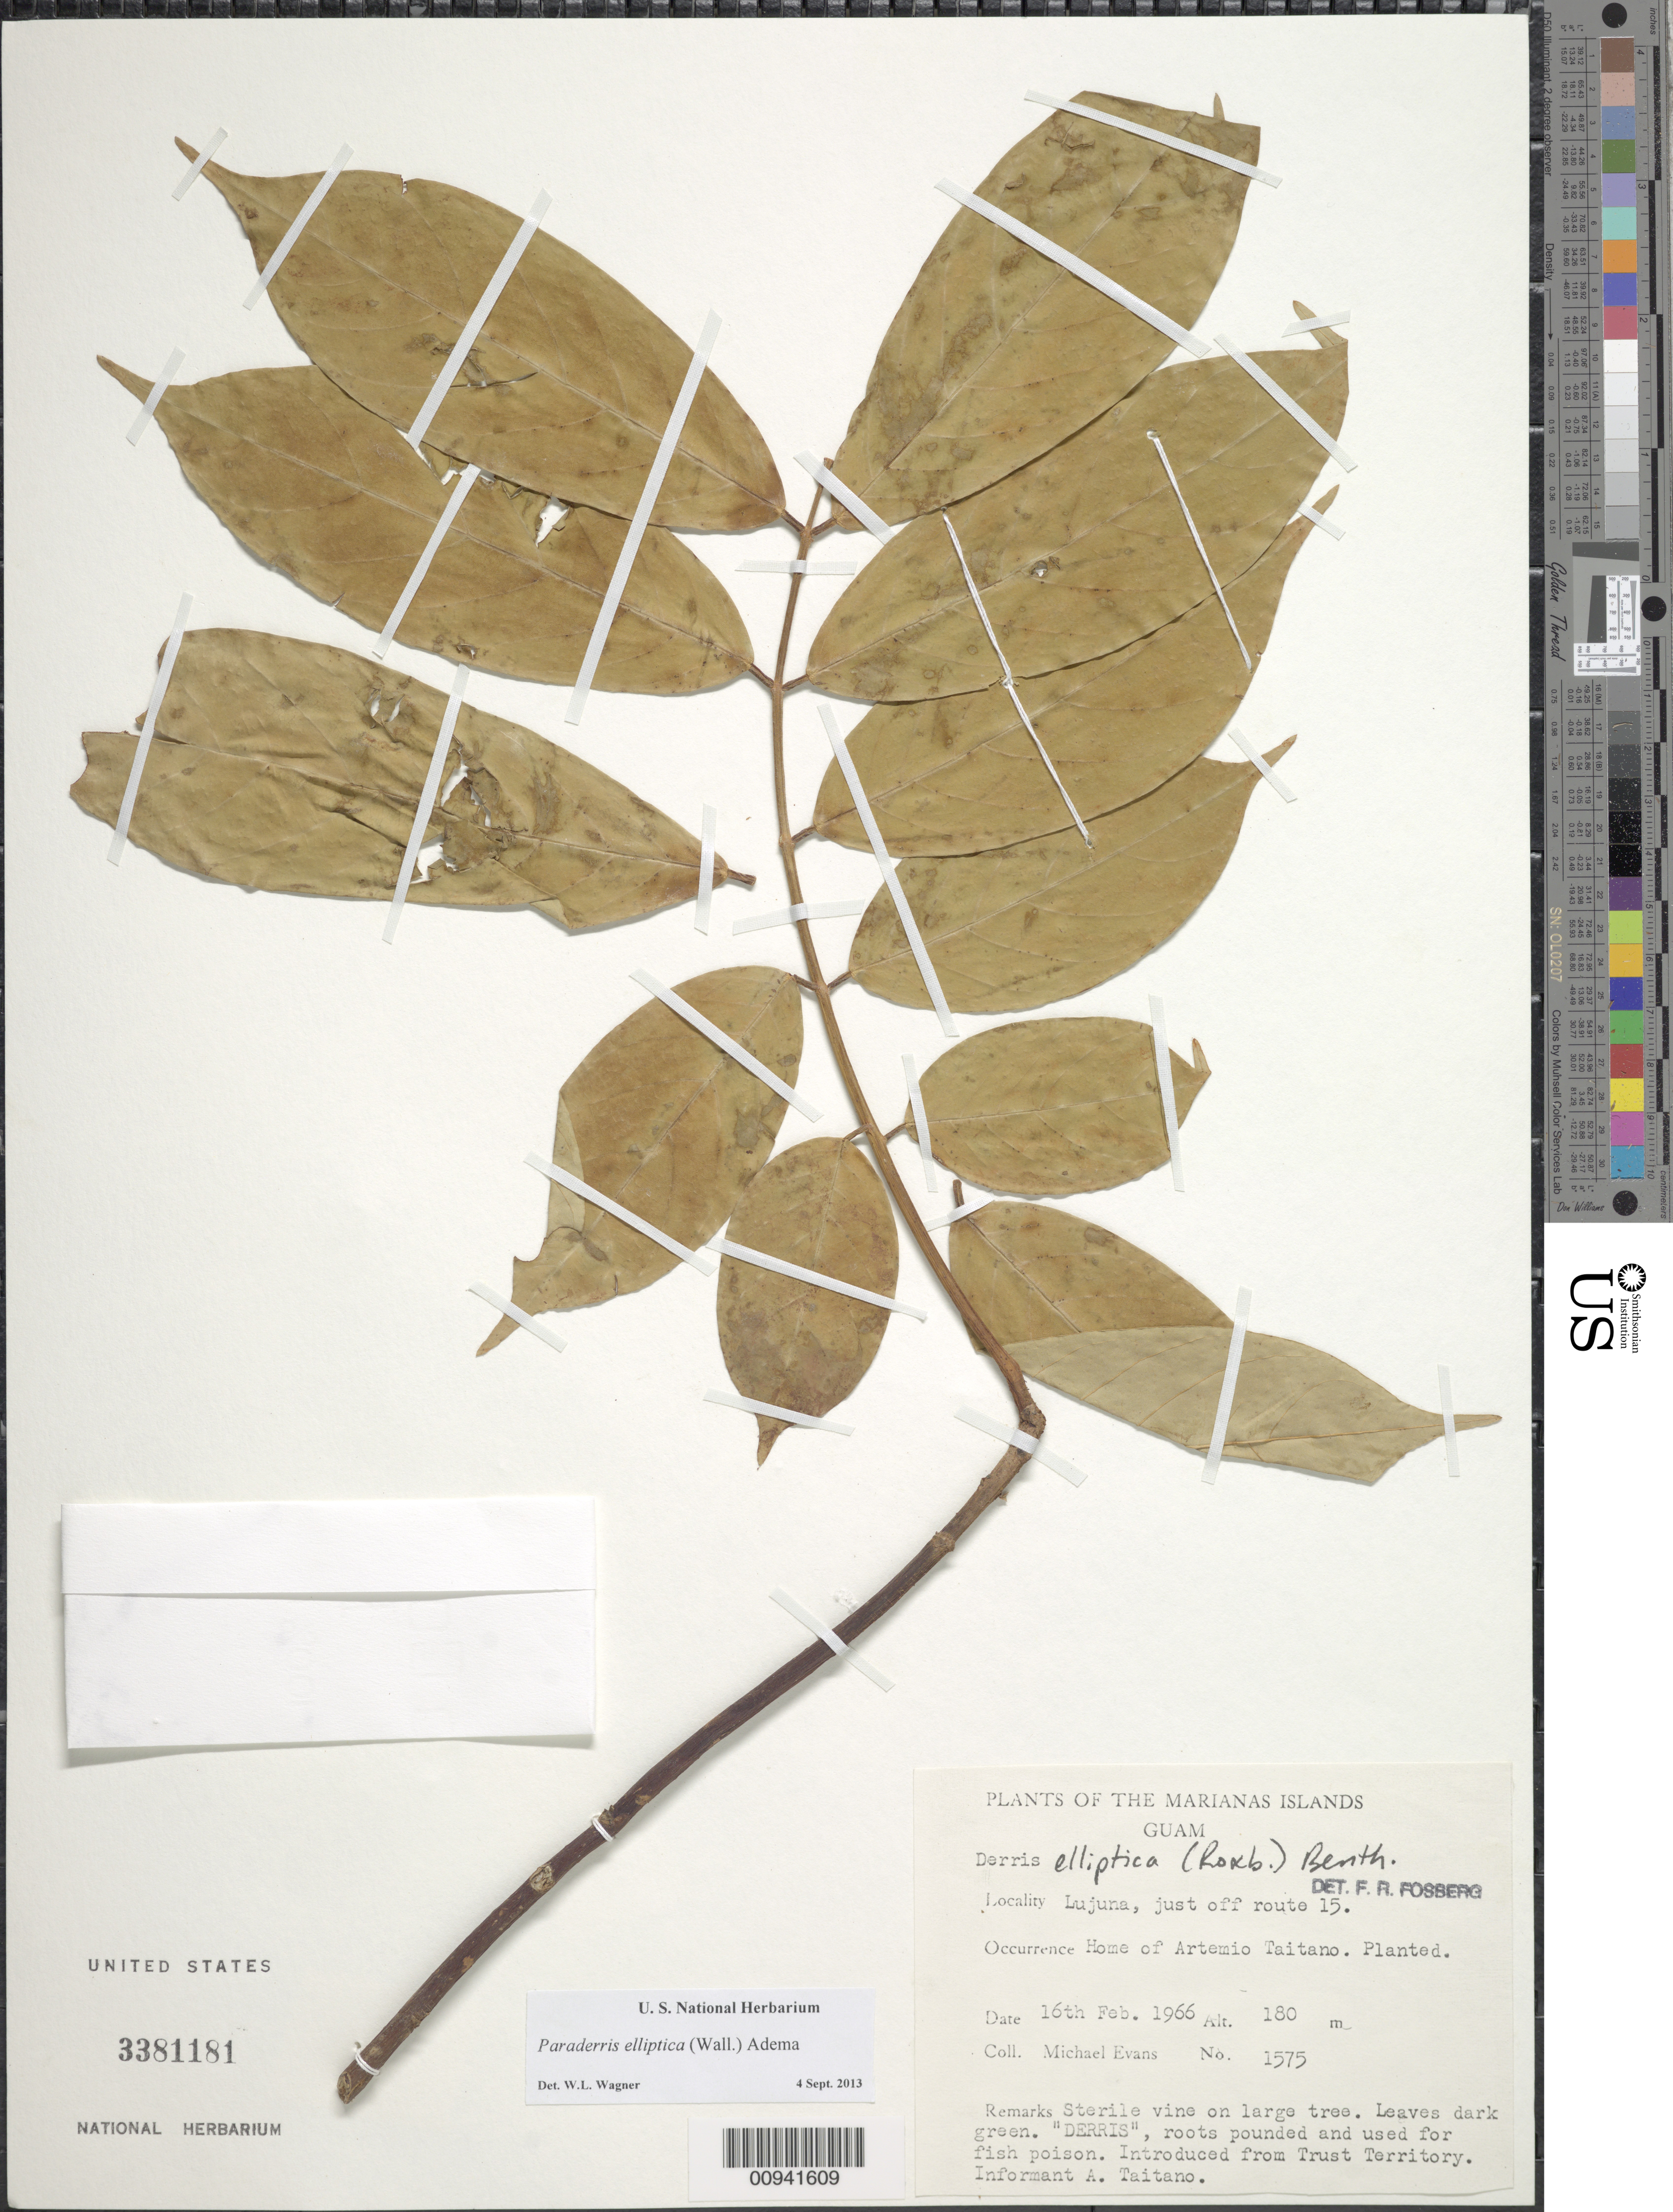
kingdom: Plantae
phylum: Tracheophyta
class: Magnoliopsida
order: Fabales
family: Fabaceae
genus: Derris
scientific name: Derris elliptica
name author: (Wall.) Benth.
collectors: M. Evans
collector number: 1575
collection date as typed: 16 Feb 1966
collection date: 1966-02-16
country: Guam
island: Guam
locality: Lujuna, just off route 15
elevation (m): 180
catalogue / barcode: US 3381181